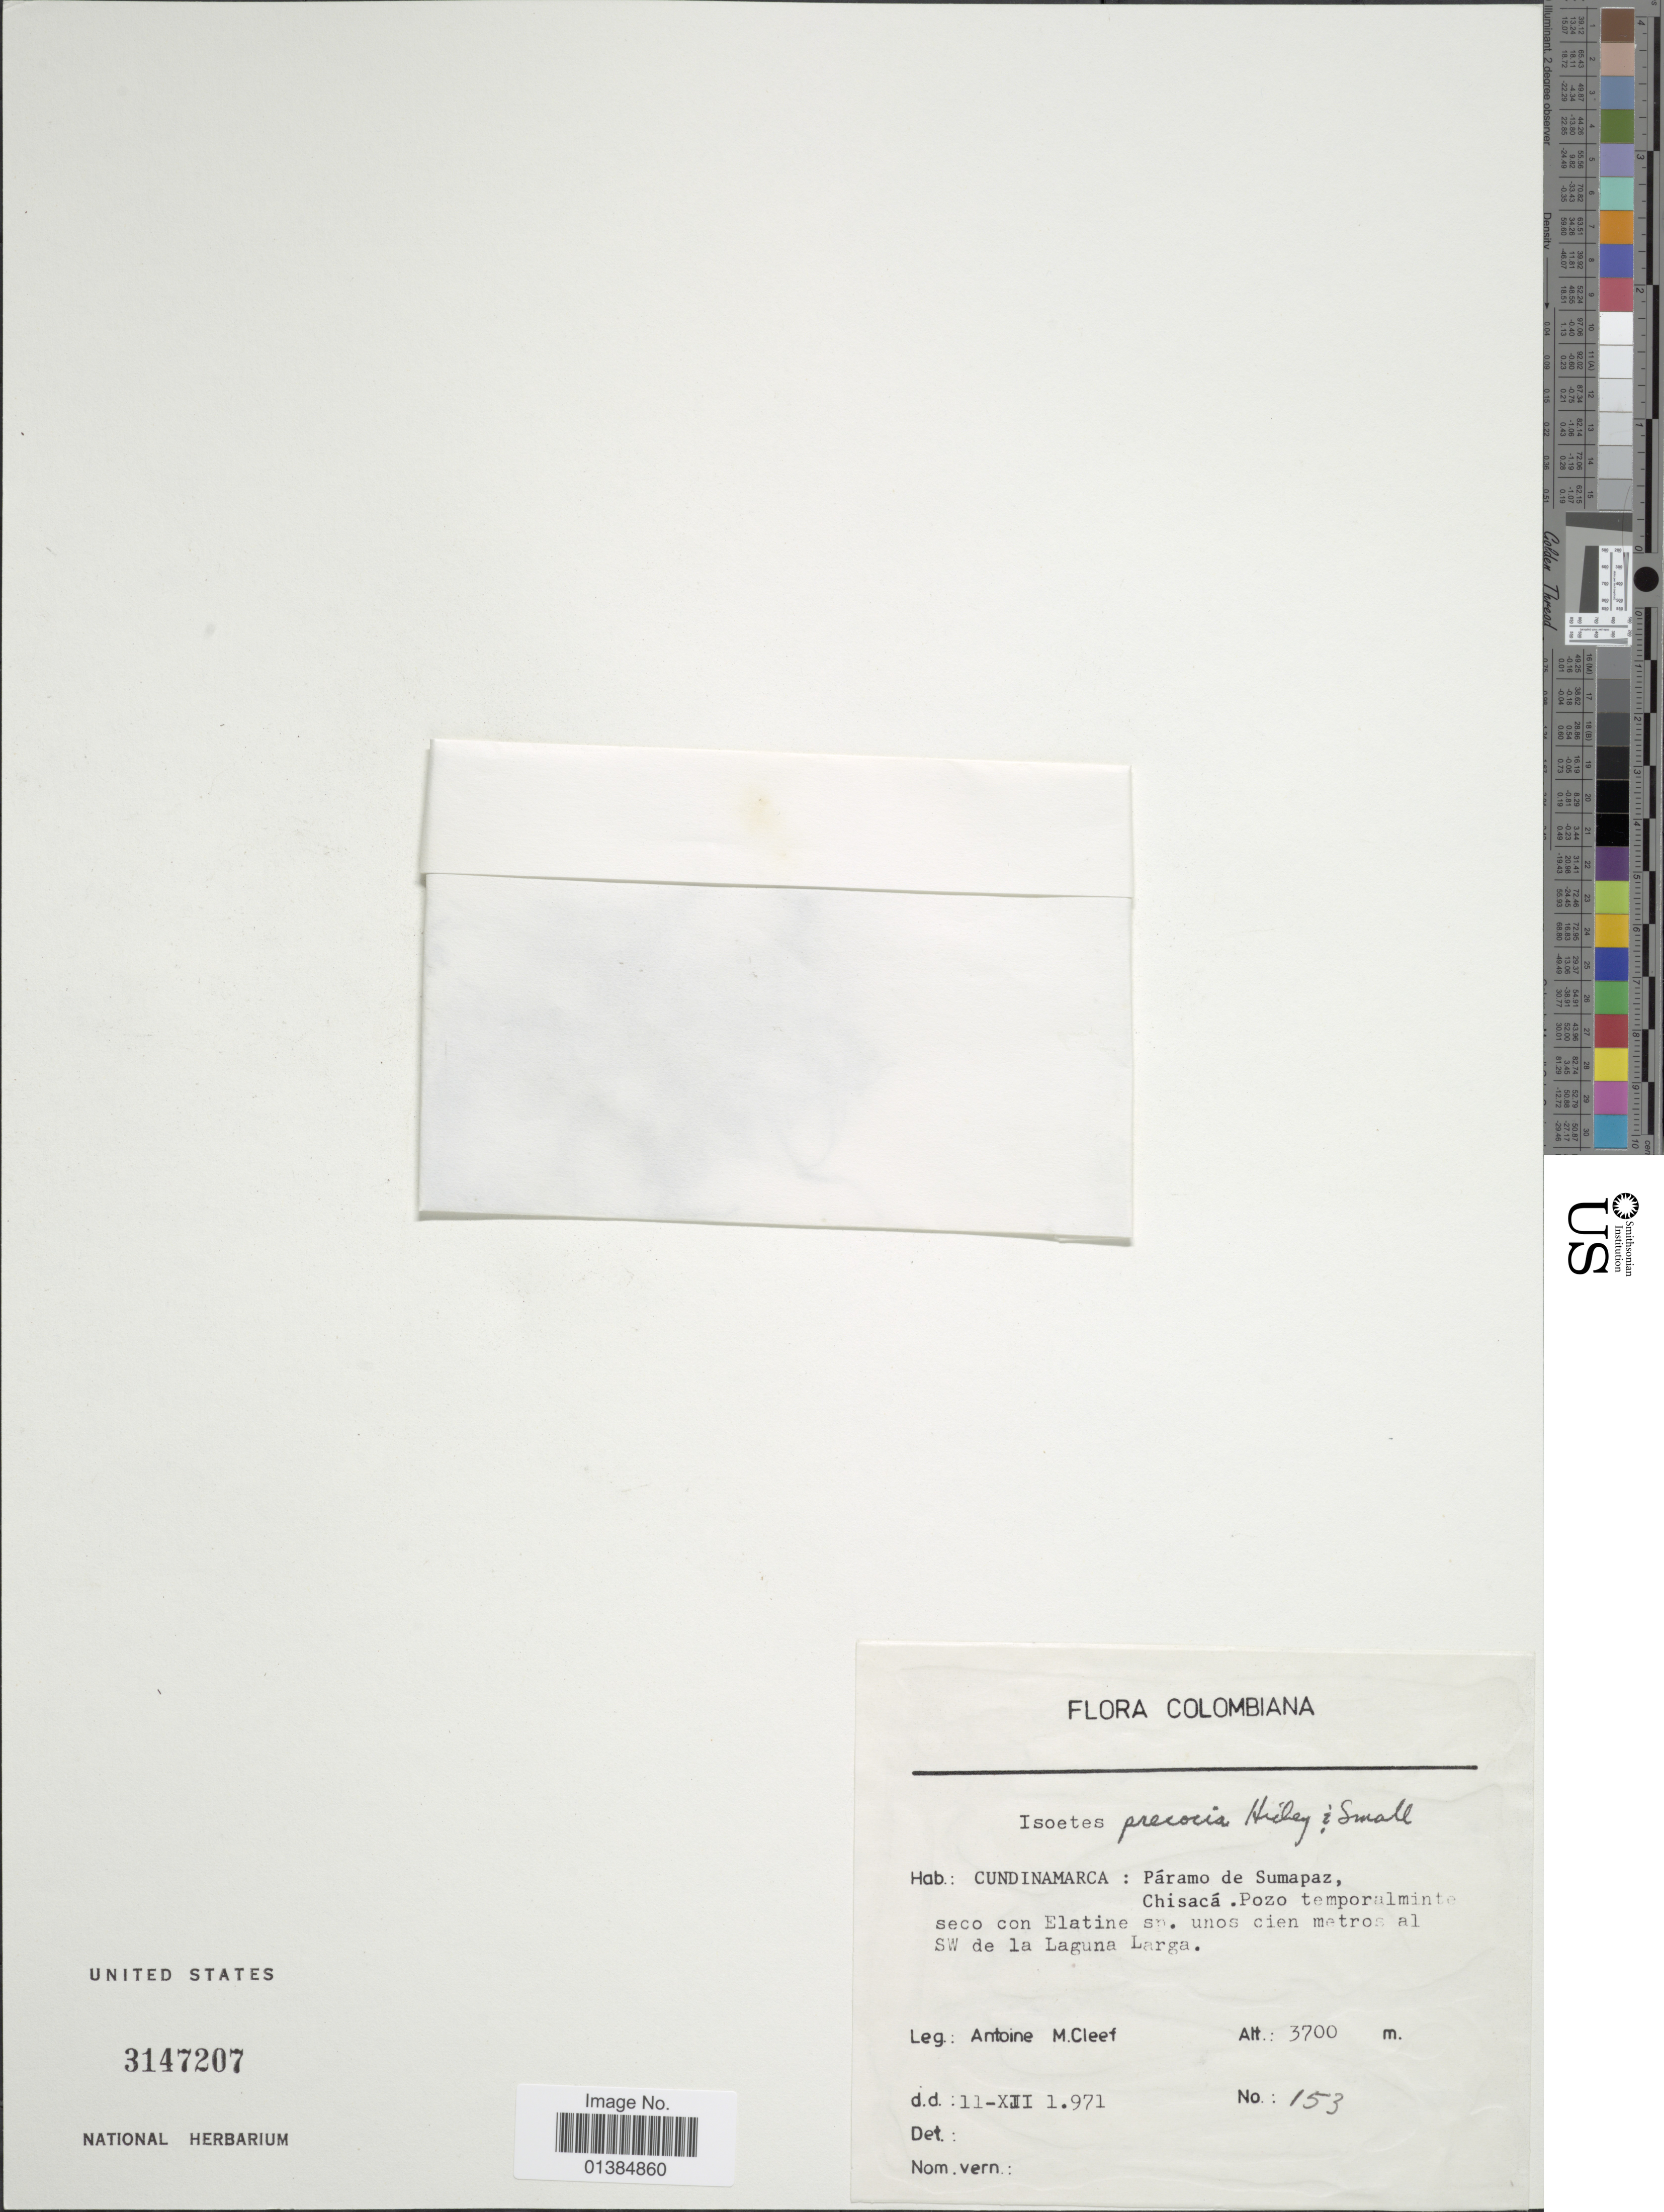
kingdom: Plantae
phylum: Tracheophyta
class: Lycopodiopsida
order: Isoetales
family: Isoetaceae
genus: Isoetes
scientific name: Isoetes precocia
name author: R.L. Small & Hickey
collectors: A. M. Cleef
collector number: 153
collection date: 1971-12-11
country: Colombia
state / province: Cundinamarca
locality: Páramo de Sumapaz, Chisacá.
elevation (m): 3700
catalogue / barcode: US 3147207